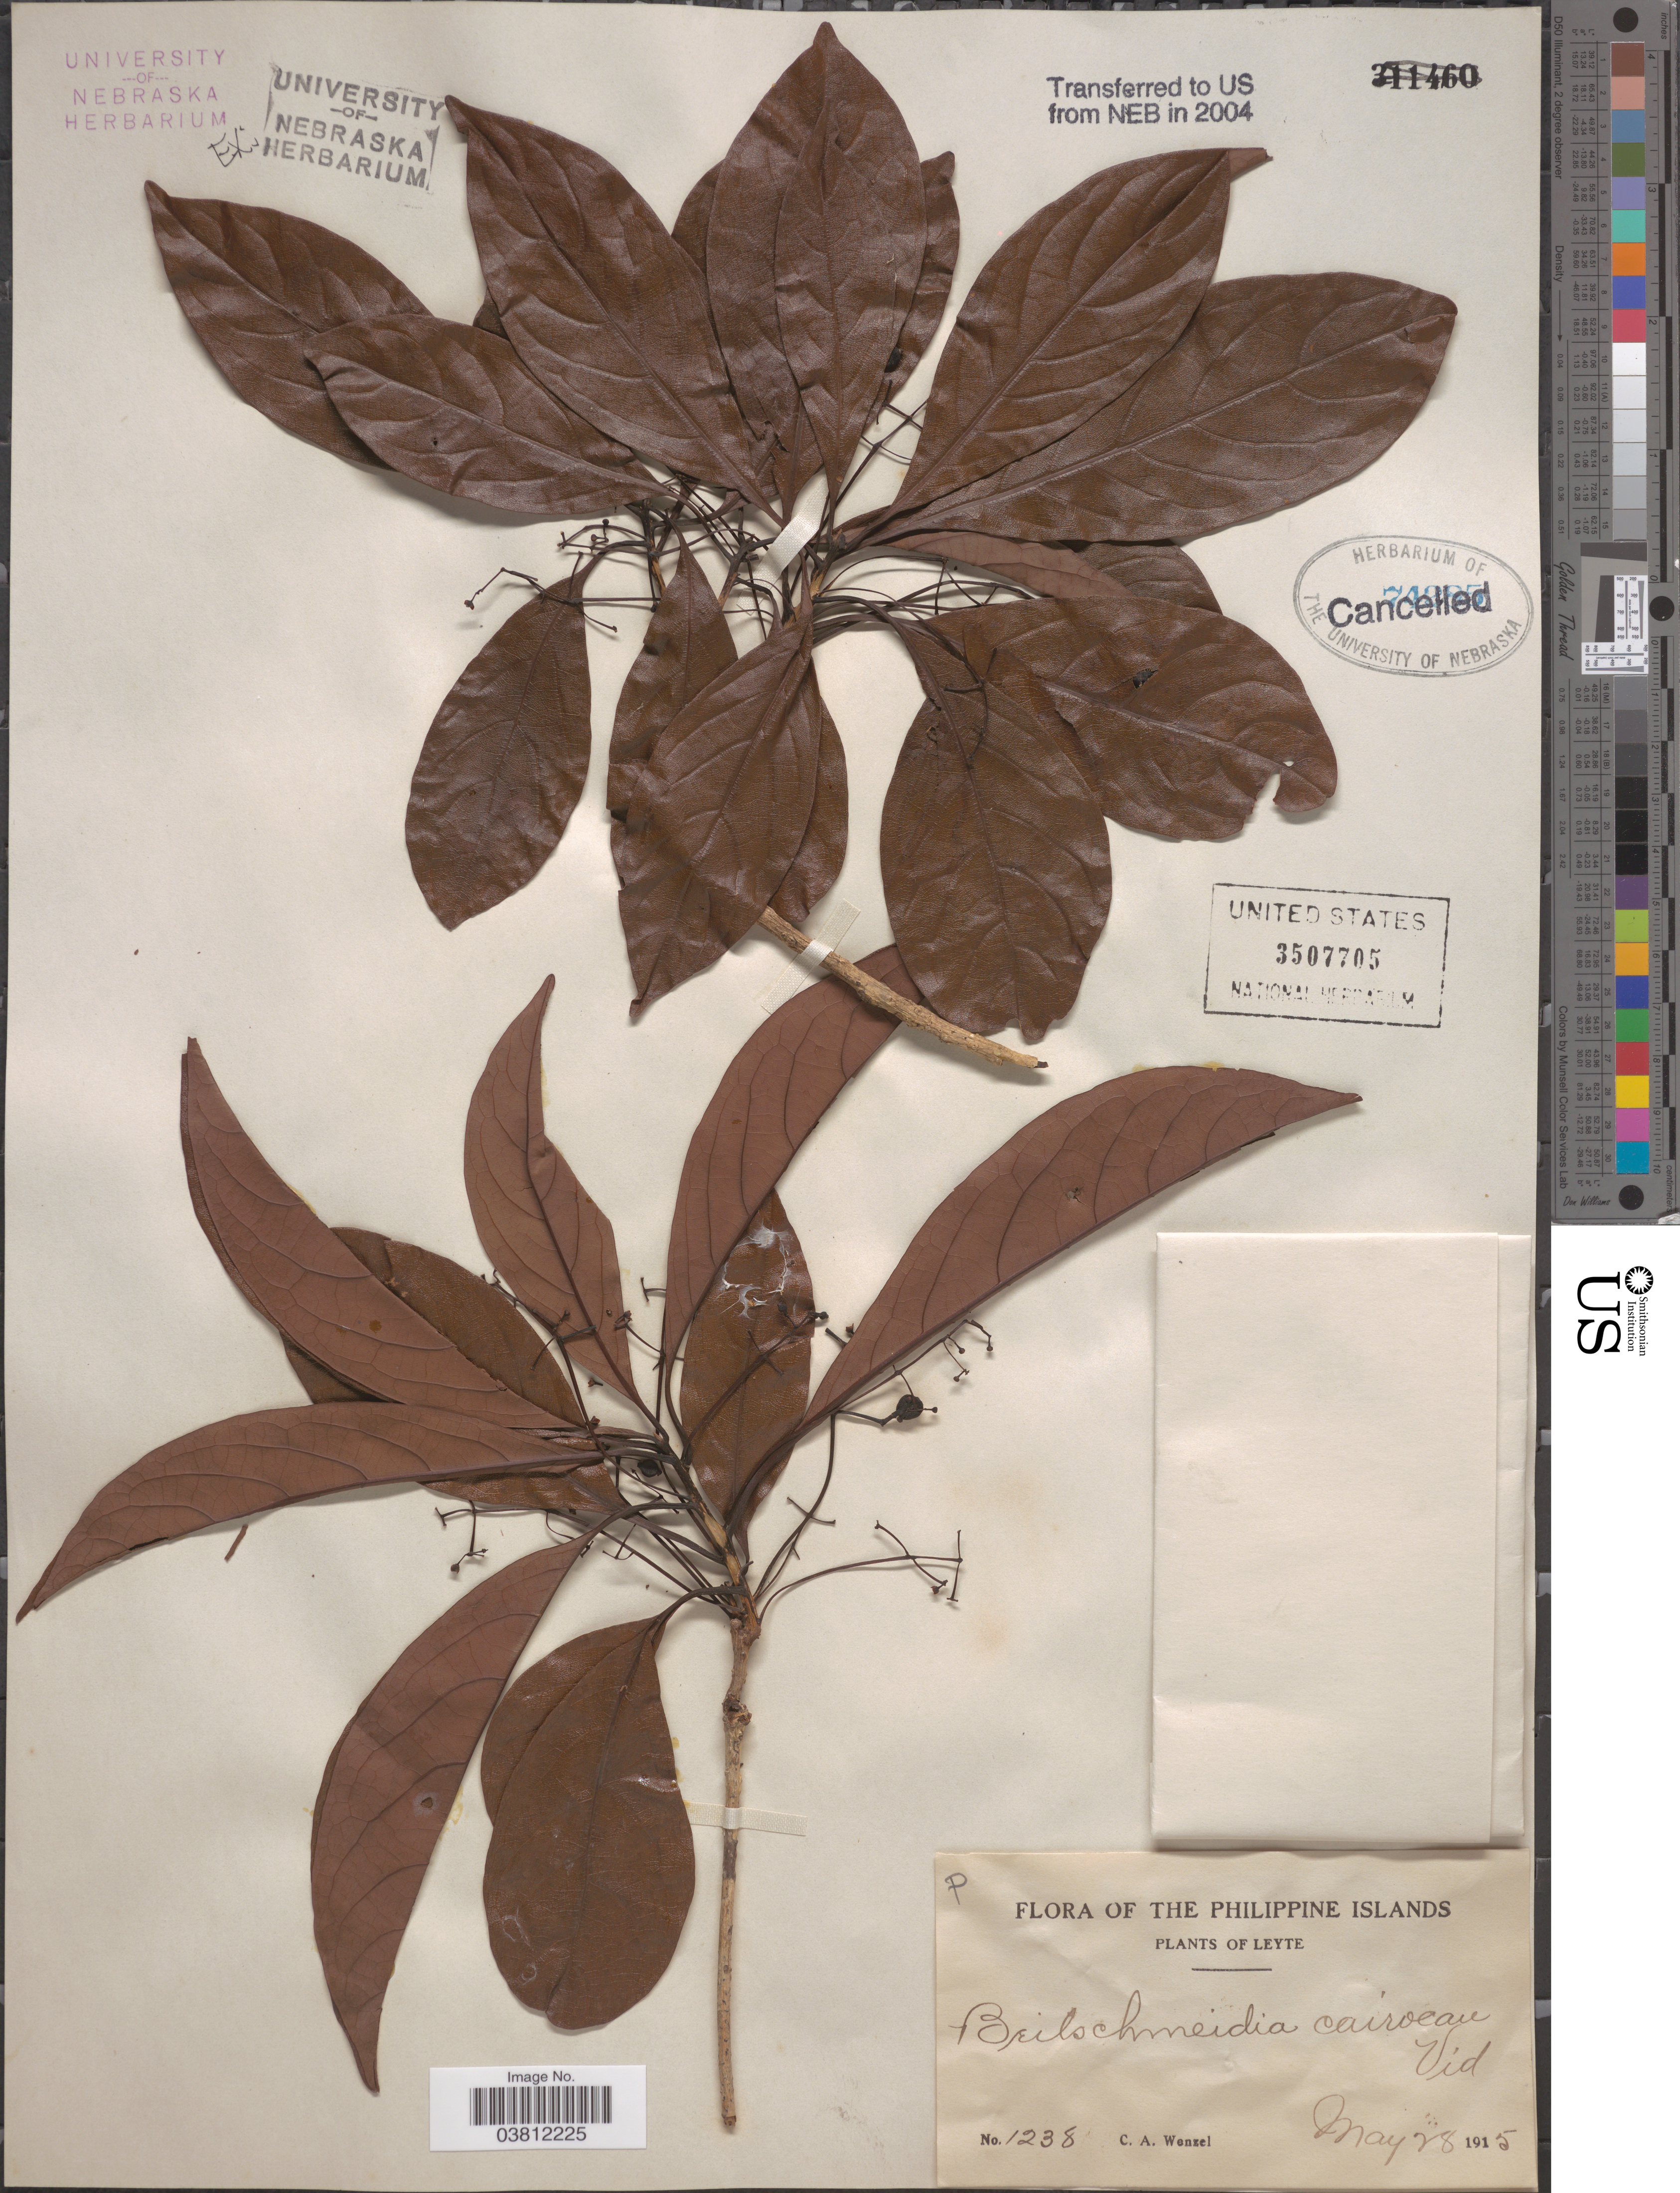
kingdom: Plantae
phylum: Tracheophyta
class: Magnoliopsida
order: Laurales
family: Lauraceae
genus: Dehaasia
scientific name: Dehaasia cairocan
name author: (S. Vidal) C.K. Allen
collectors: C. Wenzel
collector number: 1238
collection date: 1915-05-28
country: Philippines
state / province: Eastern Visayas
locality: Leyte.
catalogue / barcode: US 3507705